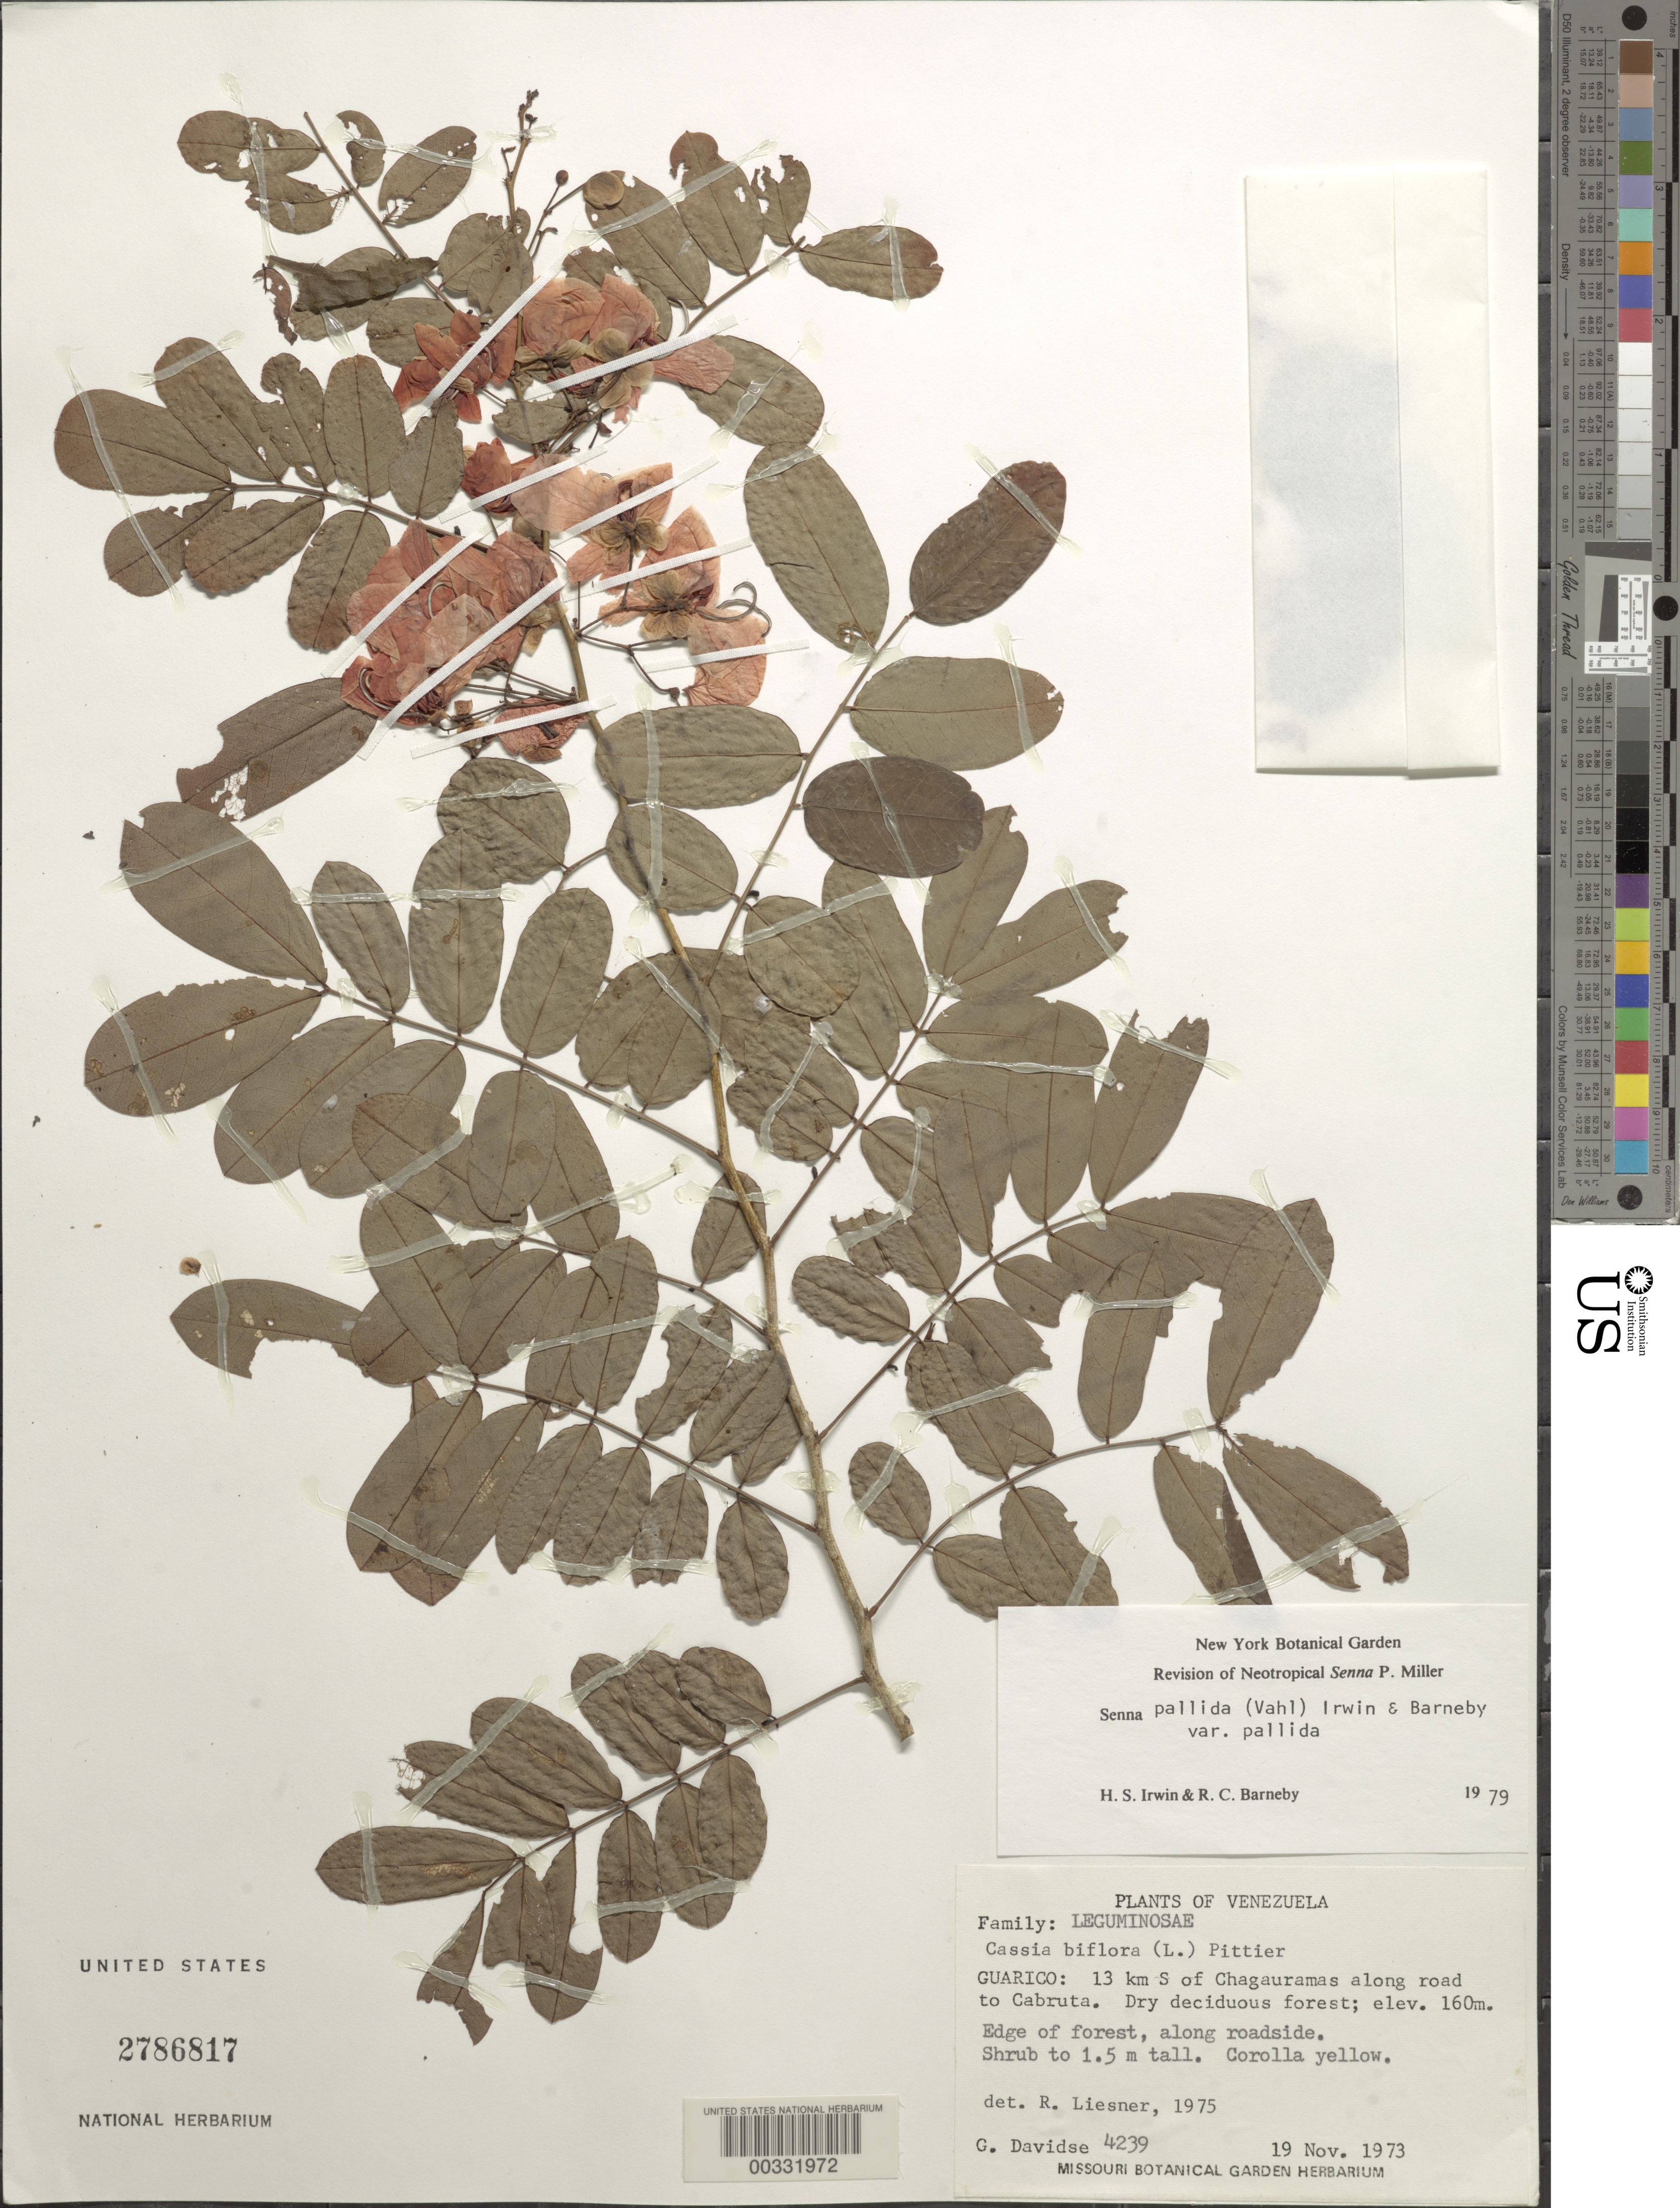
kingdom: Plantae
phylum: Tracheophyta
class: Magnoliopsida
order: Fabales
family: Fabaceae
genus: Senna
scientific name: Senna pallida var. pallida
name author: (Vahl) H.S. Irwin & Barneby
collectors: G. Davidse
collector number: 4239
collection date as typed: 19 Nov 1973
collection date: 1973-11-19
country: Venezuela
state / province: Guárico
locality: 13 km s of chagauramas along road to cabruta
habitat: Edge of forest, along roadside; dry deciduous forest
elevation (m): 160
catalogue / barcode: US 2786817